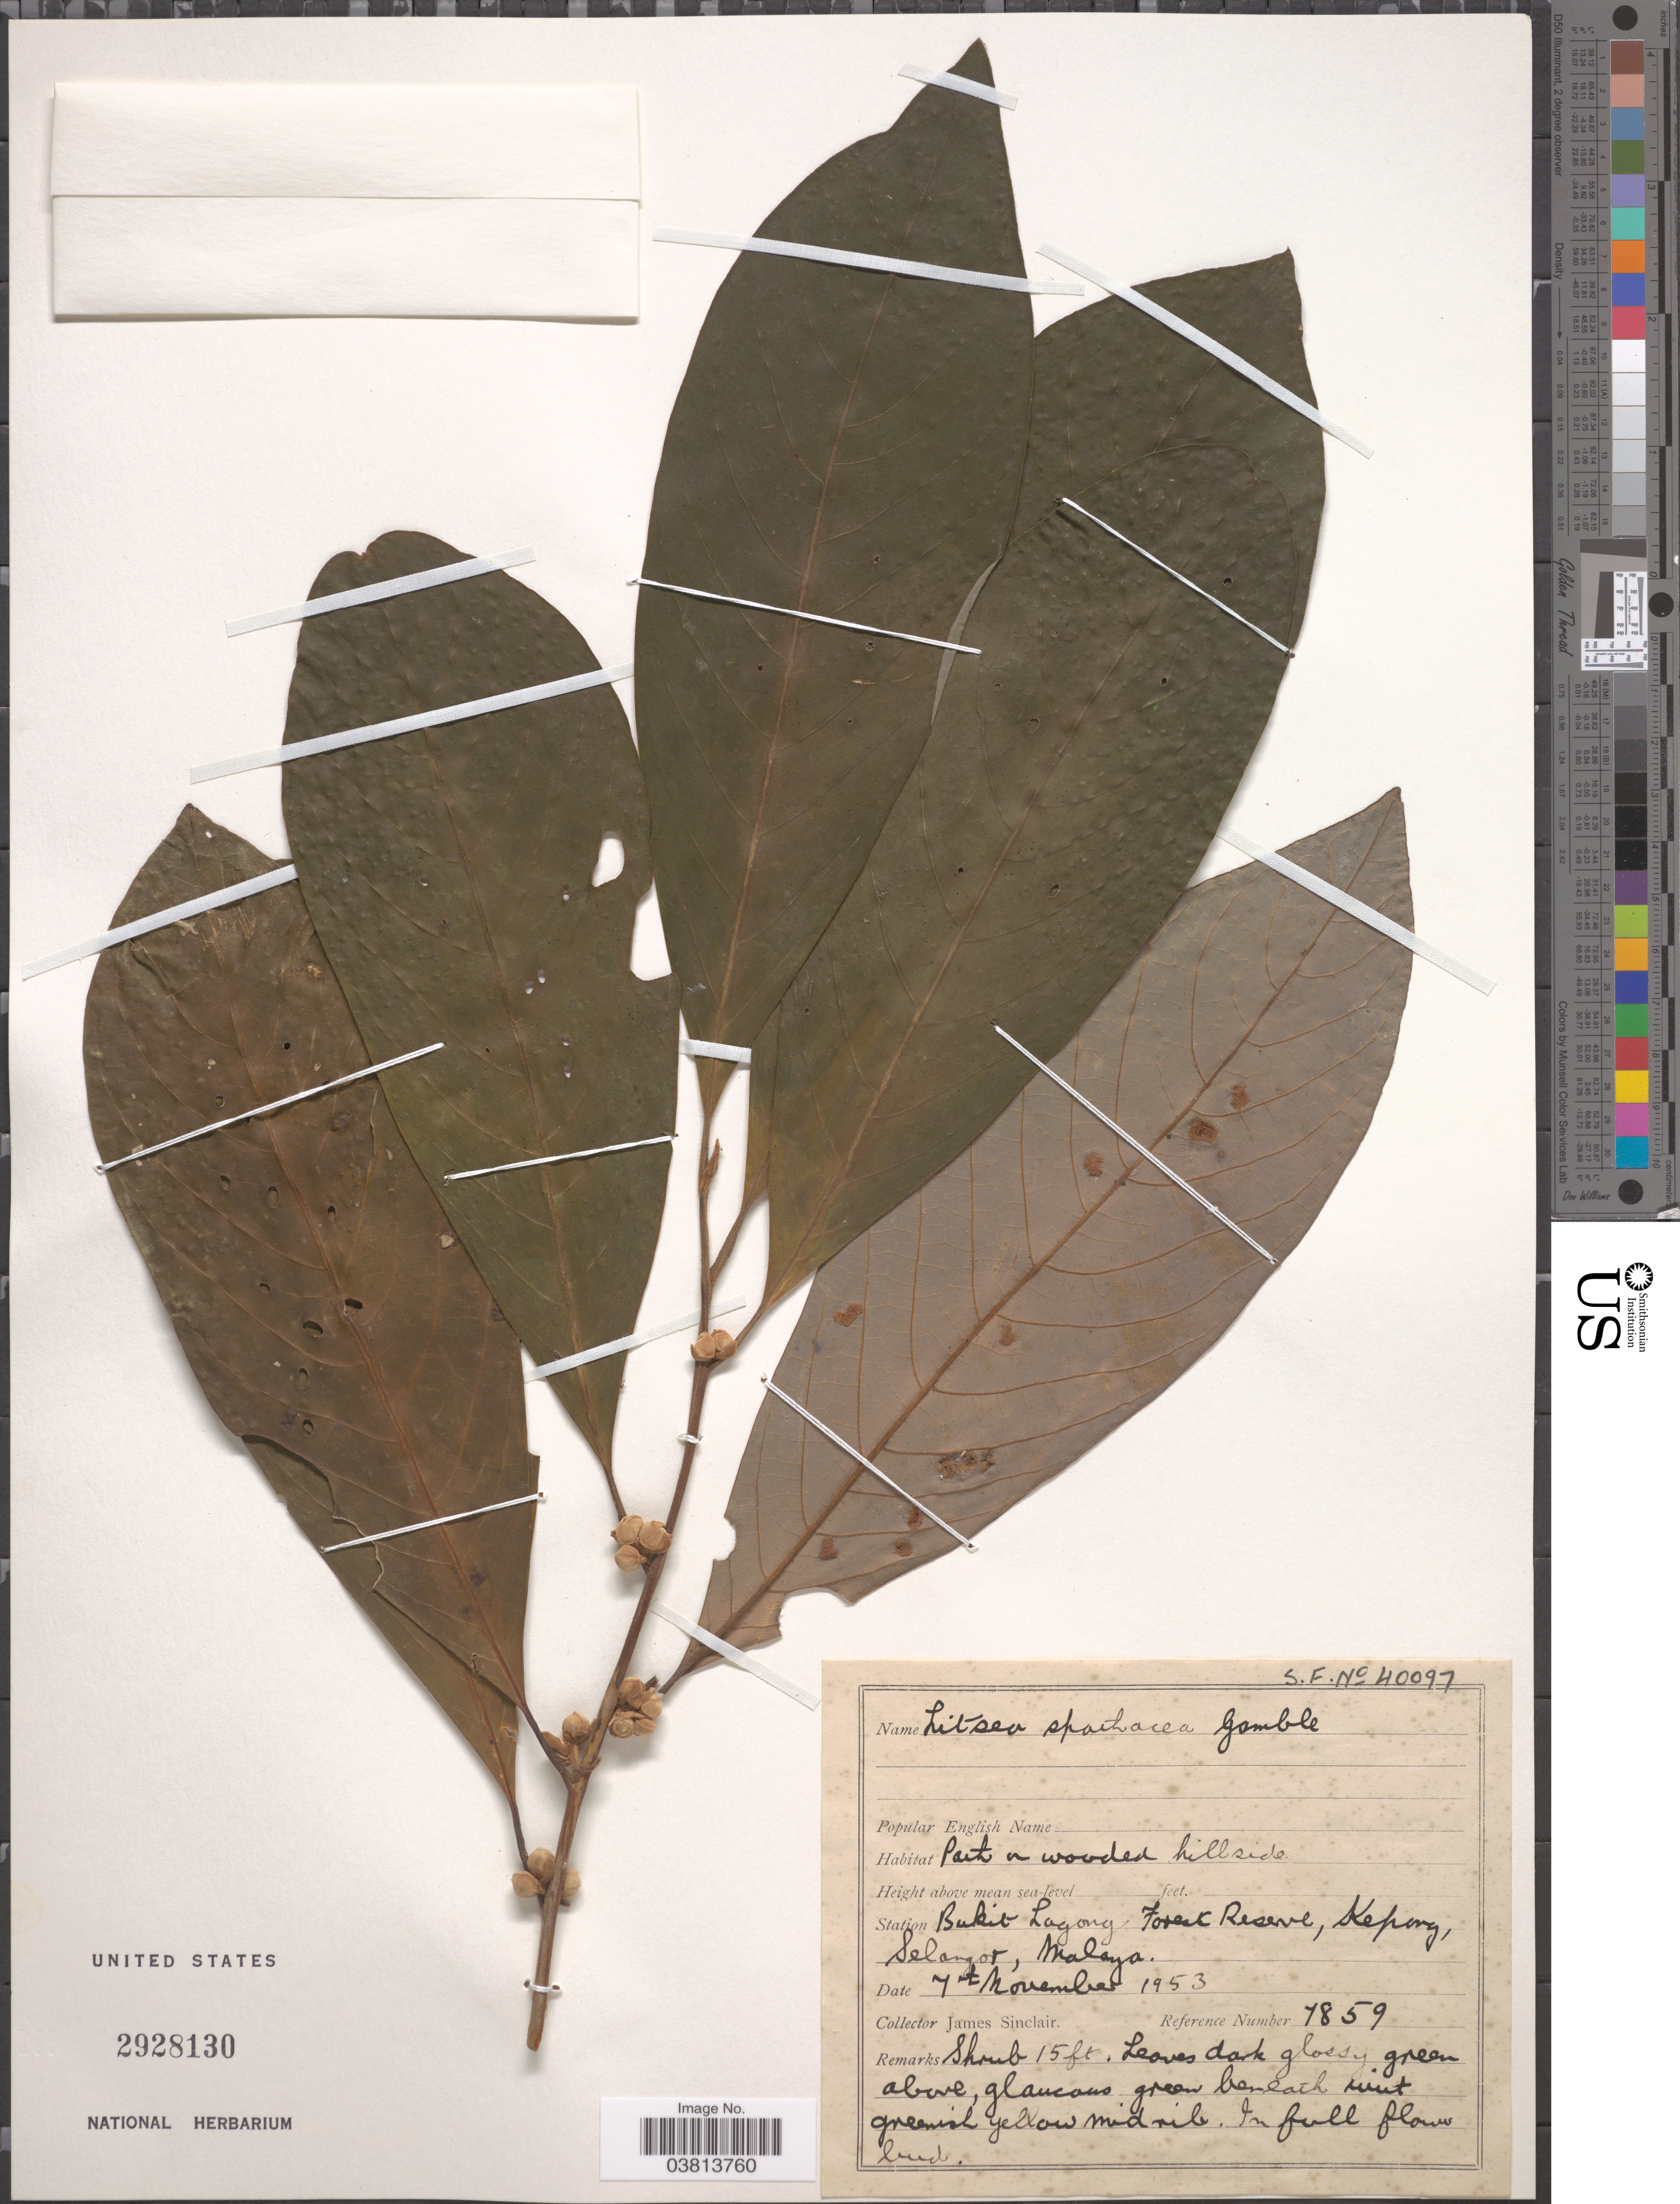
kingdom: Plantae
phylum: Tracheophyta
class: Magnoliopsida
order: Laurales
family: Lauraceae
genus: Litsea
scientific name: Litsea spathacea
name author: Gamble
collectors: J. Sinclair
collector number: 7859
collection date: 1953-11-07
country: Malaysia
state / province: Selangor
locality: Station Bukit Lagong Forest Reserve, Kepong, Malaya.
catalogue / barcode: US 2928130